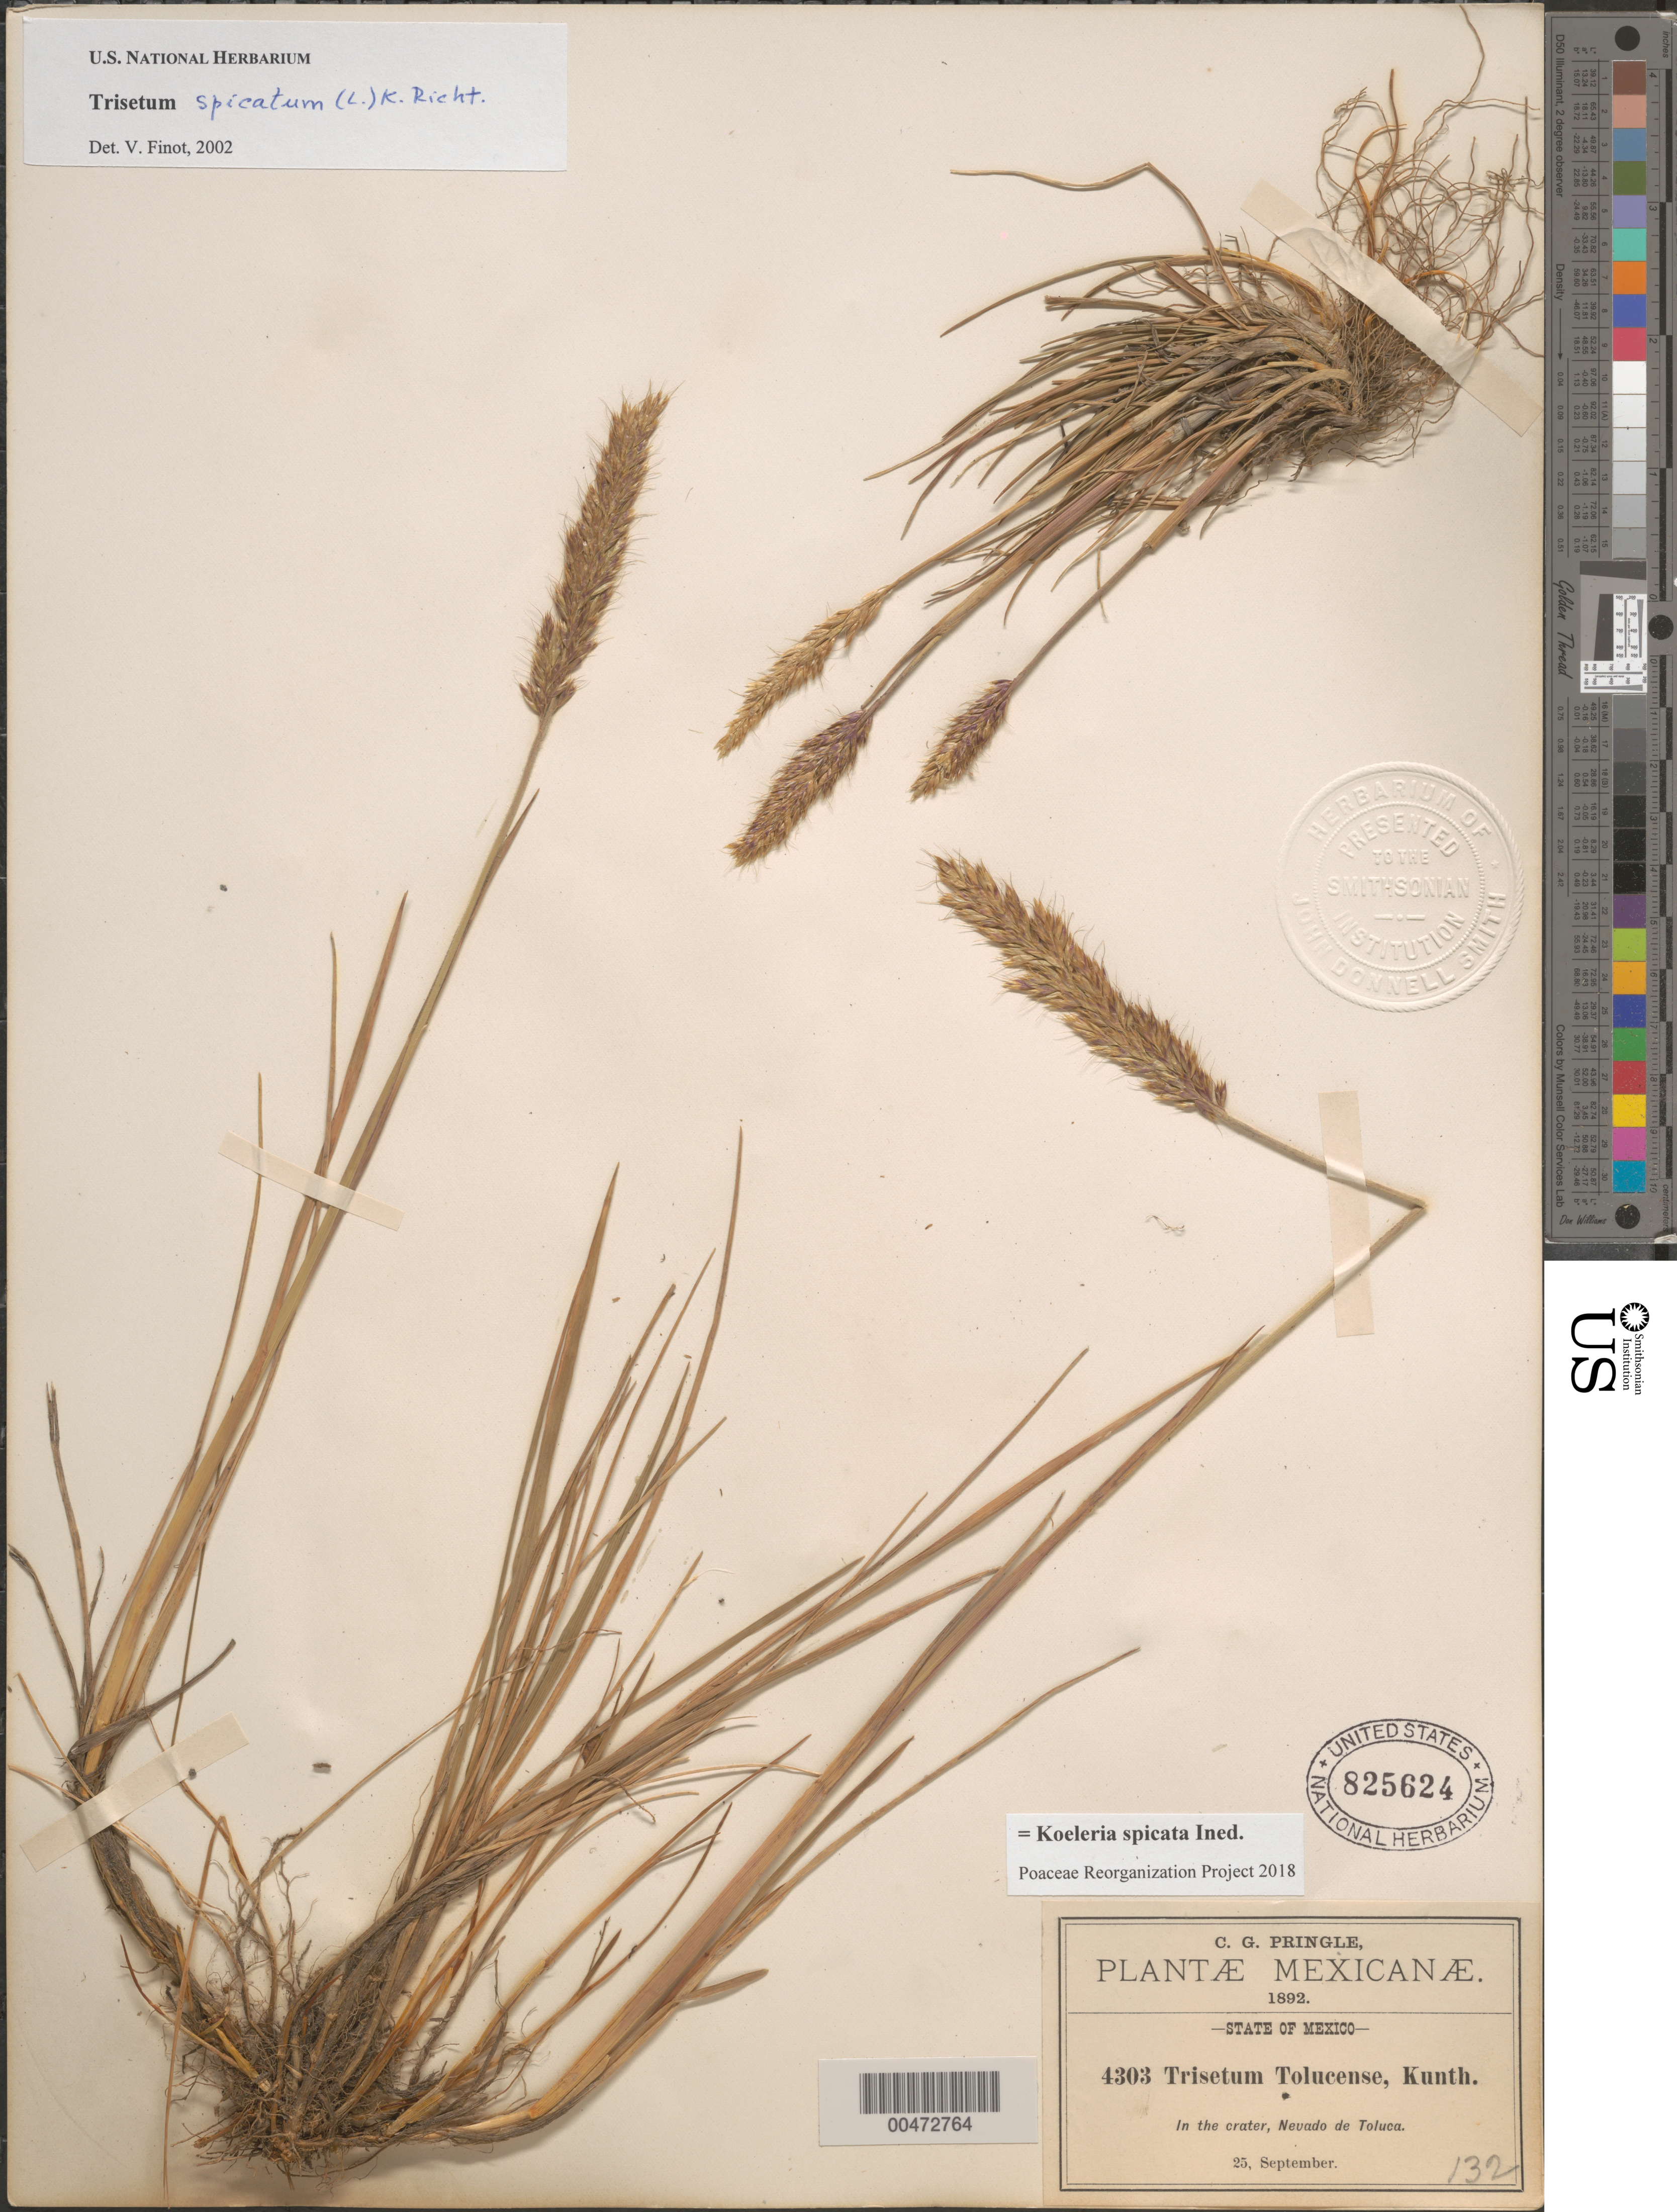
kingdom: Plantae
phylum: Tracheophyta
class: Liliopsida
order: Poales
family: Poaceae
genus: Koeleria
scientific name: Koeleria spicata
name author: (L.) Barberá et al.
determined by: Poaceae Reorganization Project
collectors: C. G. Pringle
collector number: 4303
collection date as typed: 25 Sep 1892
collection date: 1892-09-25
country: Mexico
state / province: México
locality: Nevado de Toluca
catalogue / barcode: US 825624